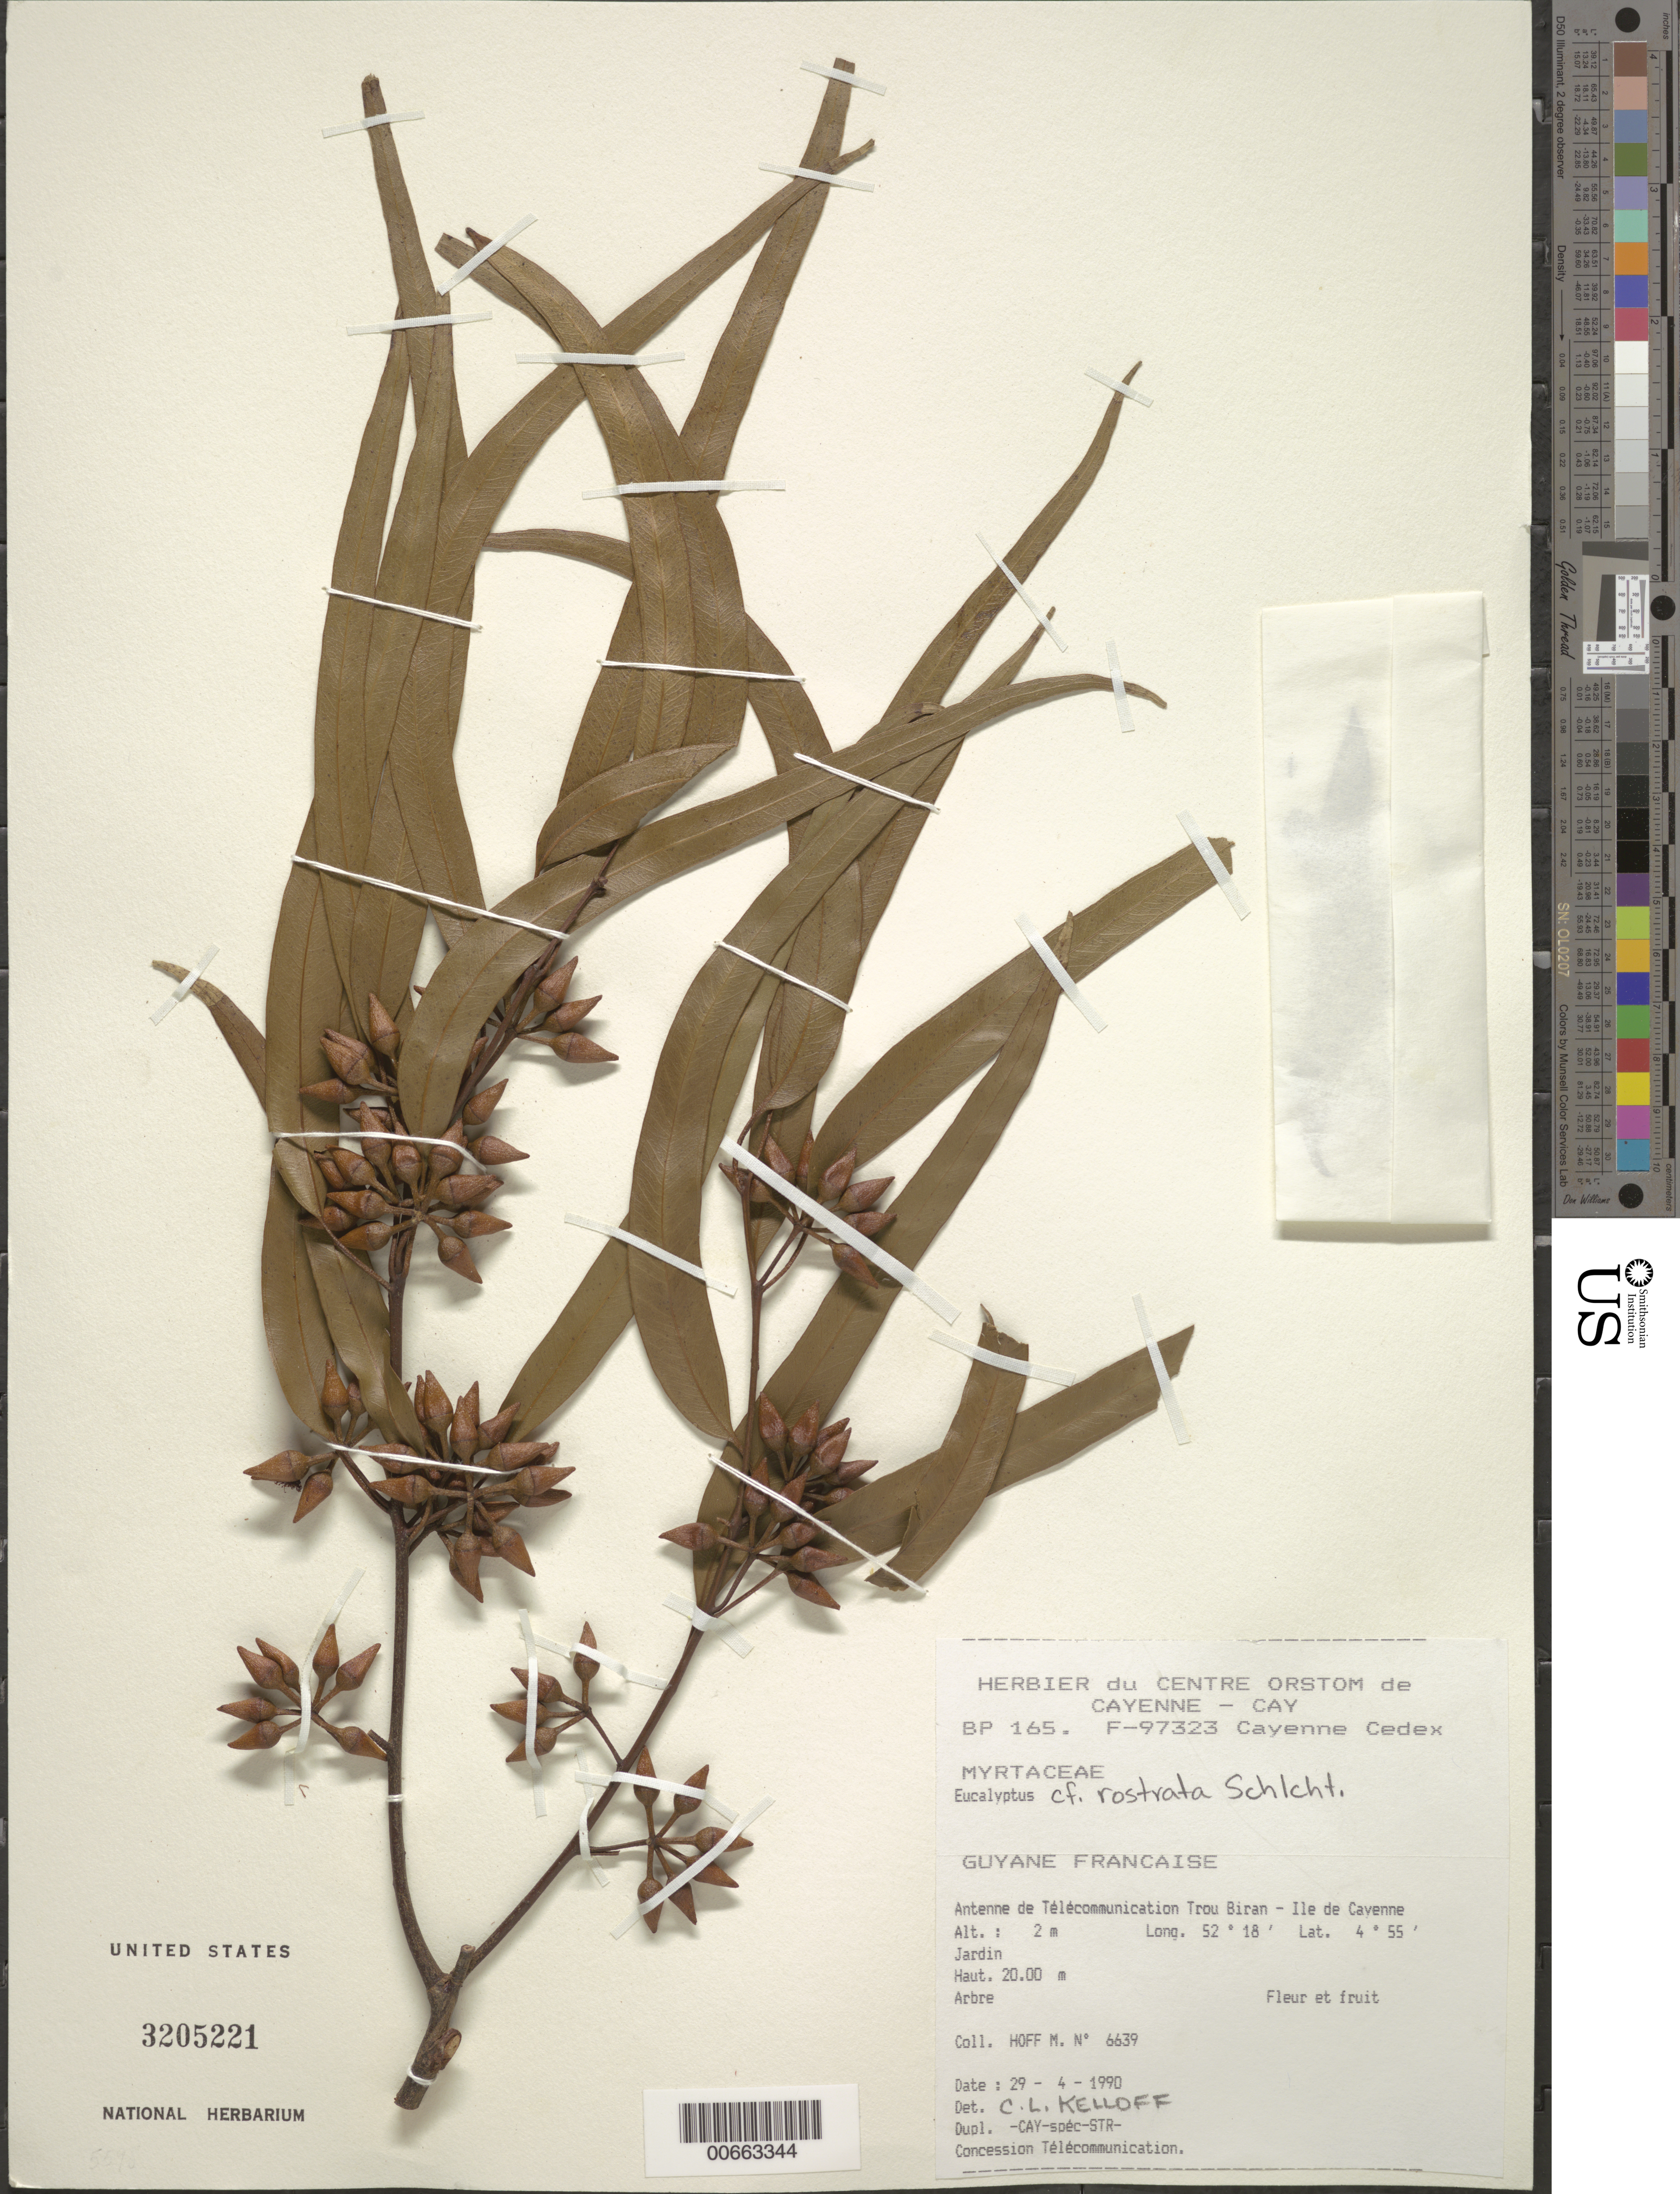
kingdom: Plantae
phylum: Tracheophyta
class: Magnoliopsida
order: Myrtales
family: Myrtaceae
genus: Eucalyptus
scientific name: Eucalyptus rostrata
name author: Schltdl.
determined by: Kelloff, Carol L., (US), Smithsonian Institution - National Museum of Natural History (UNITED STATES)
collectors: M. Hoff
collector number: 6639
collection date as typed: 29-Apr-90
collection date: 1990-04-29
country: French Guiana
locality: Ile de Cayenne, Trou Biran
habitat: Jardin, Antenne de Telecommunication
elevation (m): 20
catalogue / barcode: US 3205221